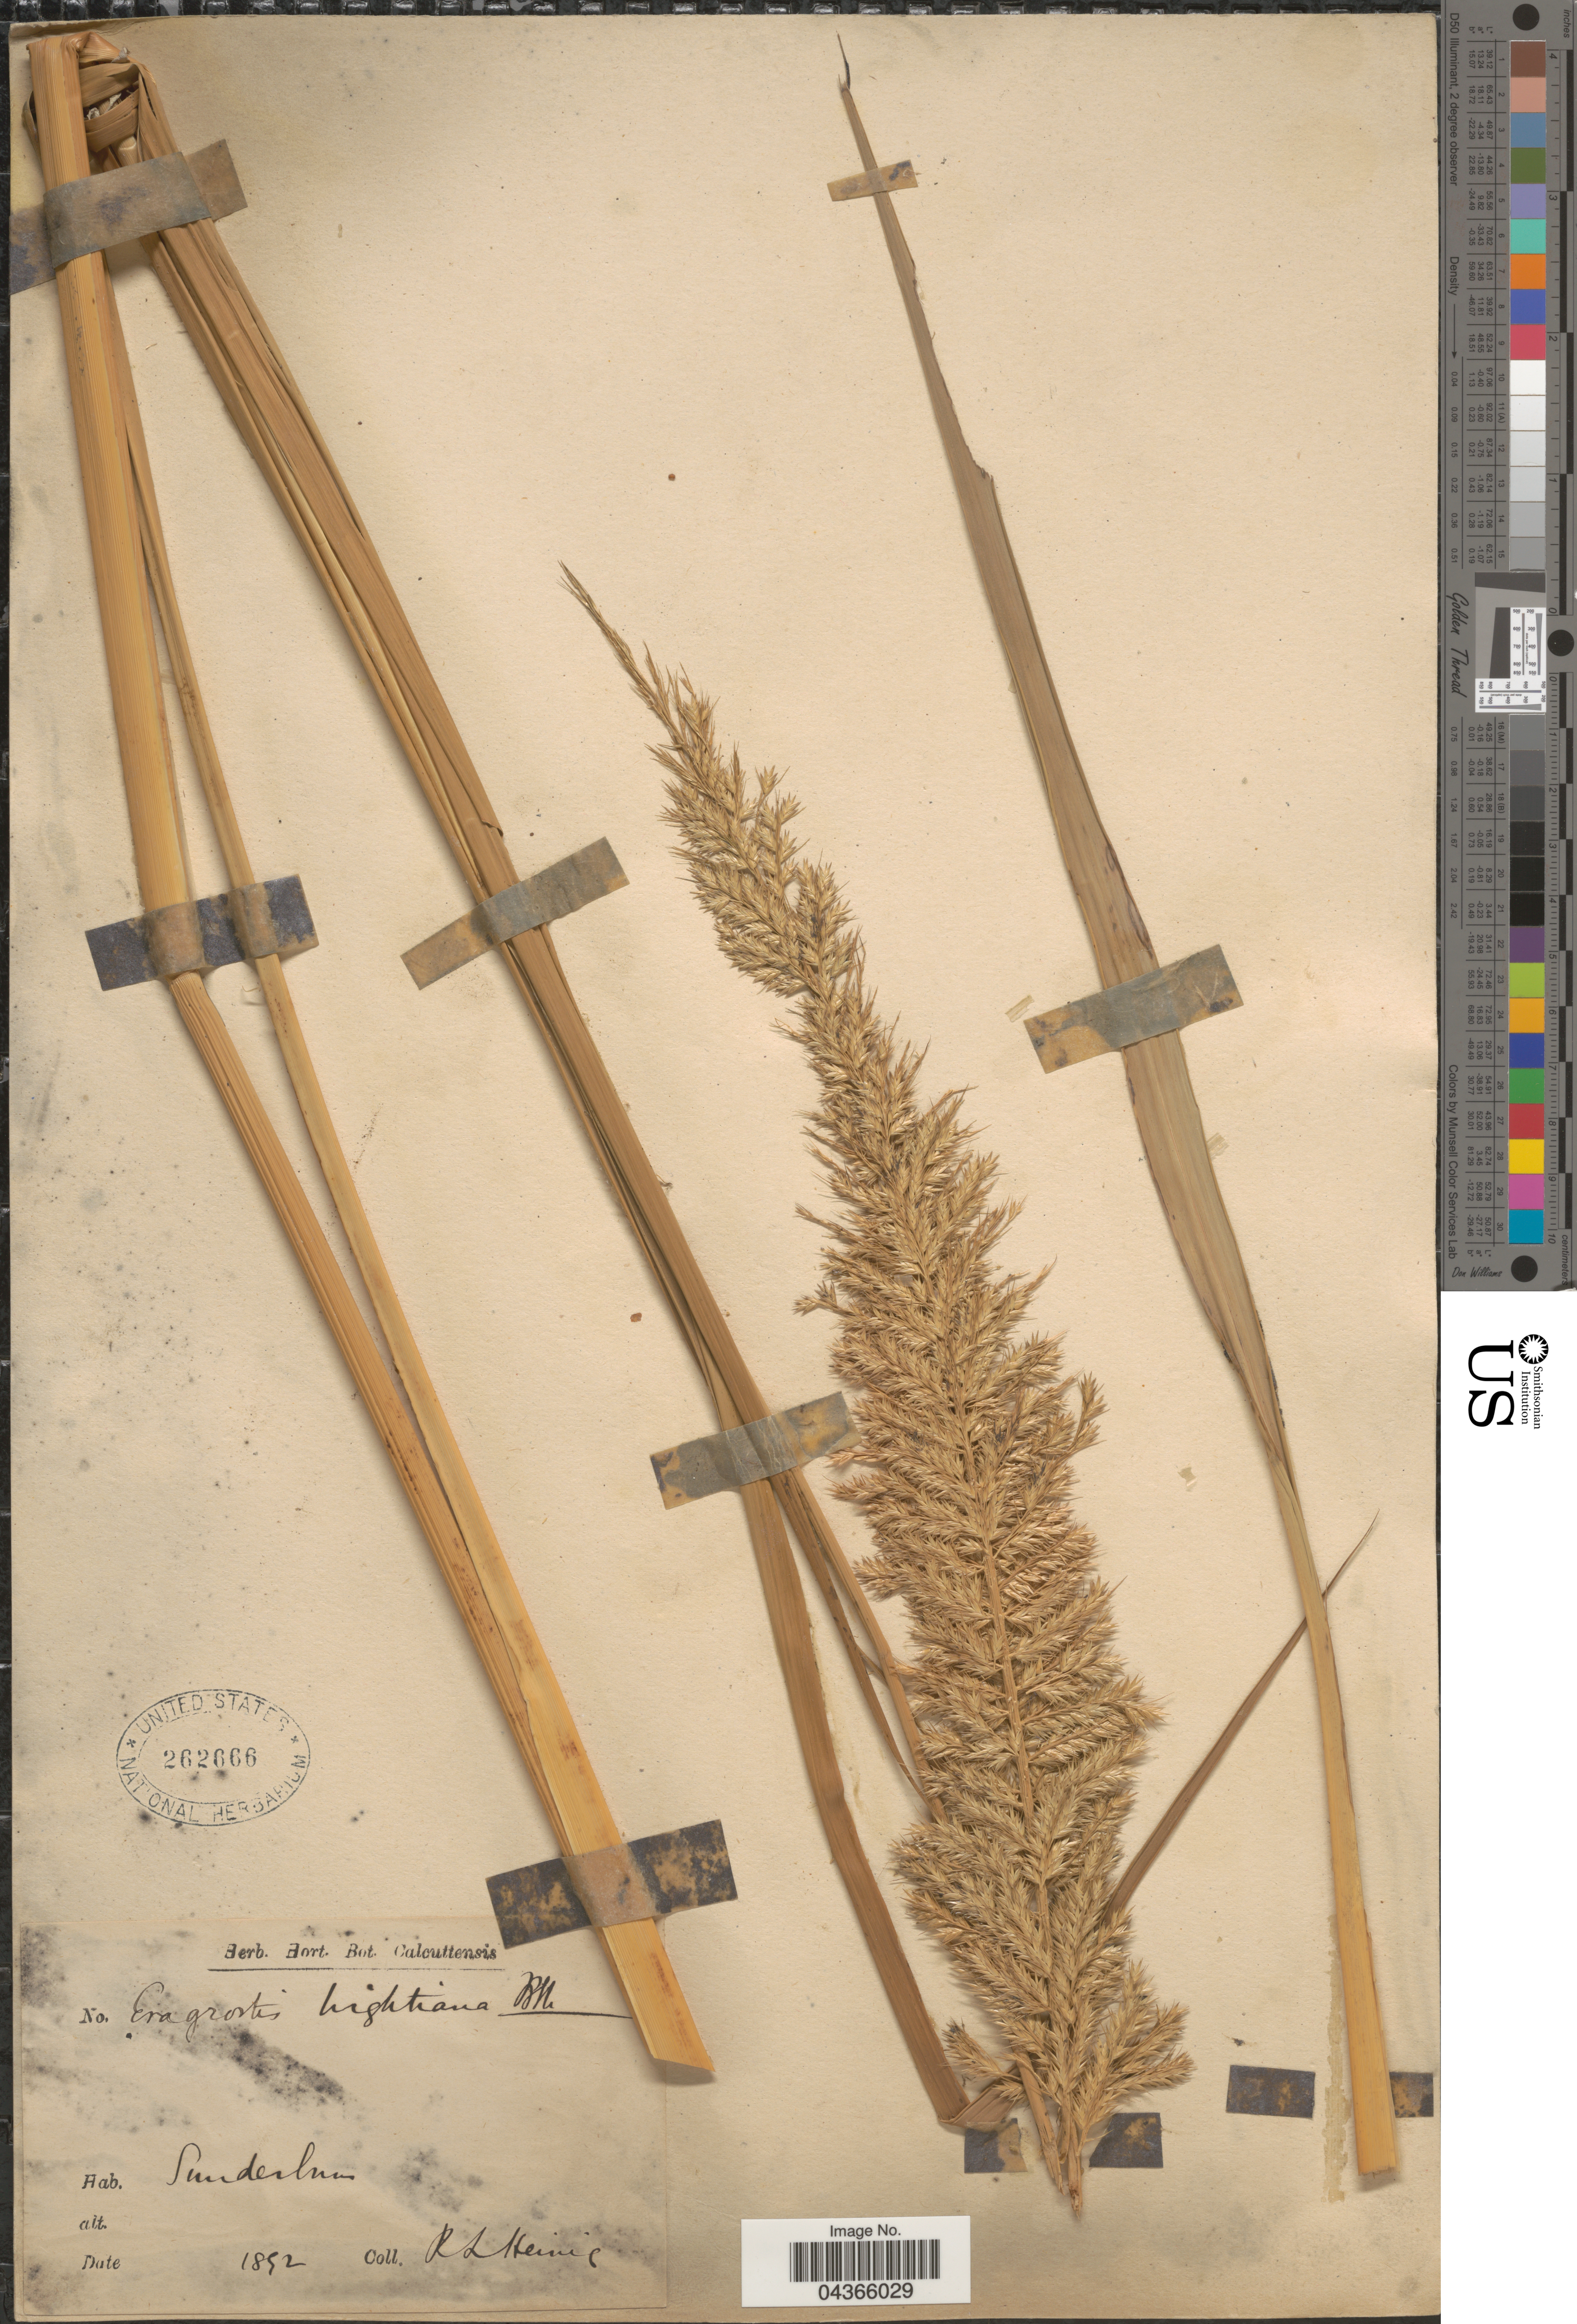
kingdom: Plantae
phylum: Tracheophyta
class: Liliopsida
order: Poales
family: Poaceae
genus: Myriostachya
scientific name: Myriostachya wightiana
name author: (Nees ex Steud.) Hook. f.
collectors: R. Heinig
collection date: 1892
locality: Sunderbuns.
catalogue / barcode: US 262666